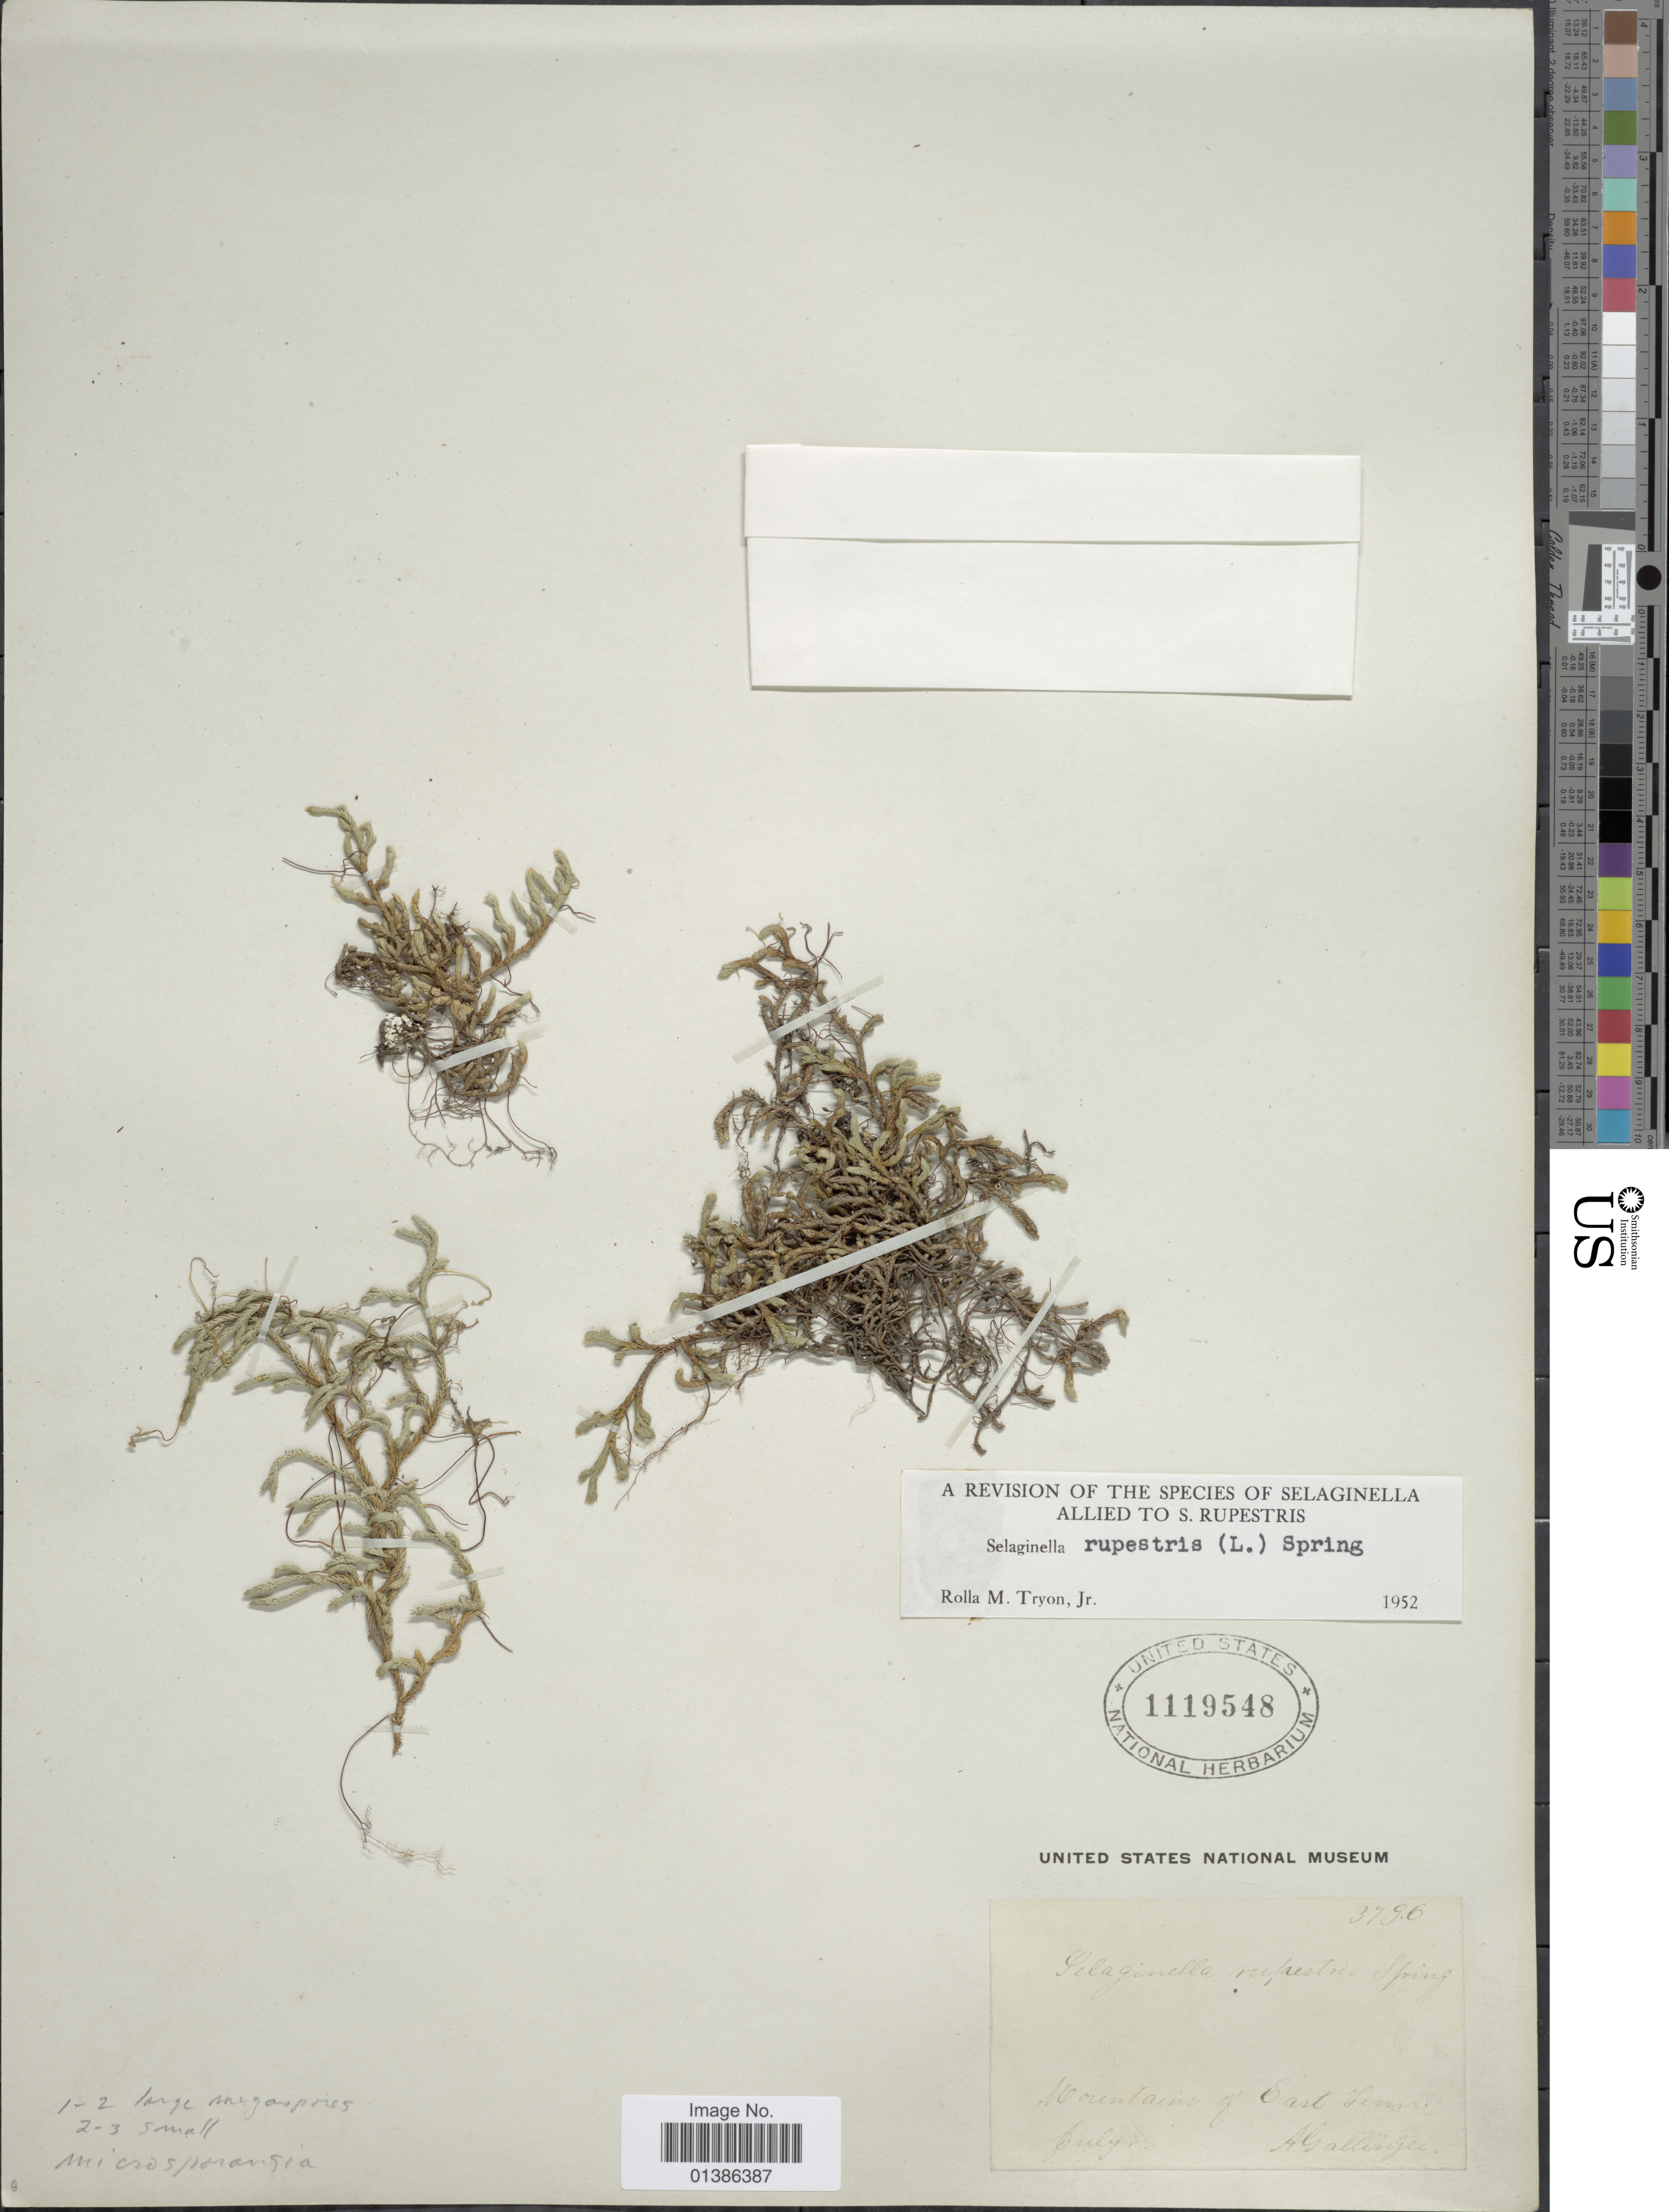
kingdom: Plantae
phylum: Tracheophyta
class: Lycopodiopsida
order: Selaginellales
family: Selaginellaceae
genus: Selaginella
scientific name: Selaginella rupestris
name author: (L.) Spring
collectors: A. Gattinger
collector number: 3796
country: United States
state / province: Tennessee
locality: Mountain of East Tenn.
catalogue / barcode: US 1119548